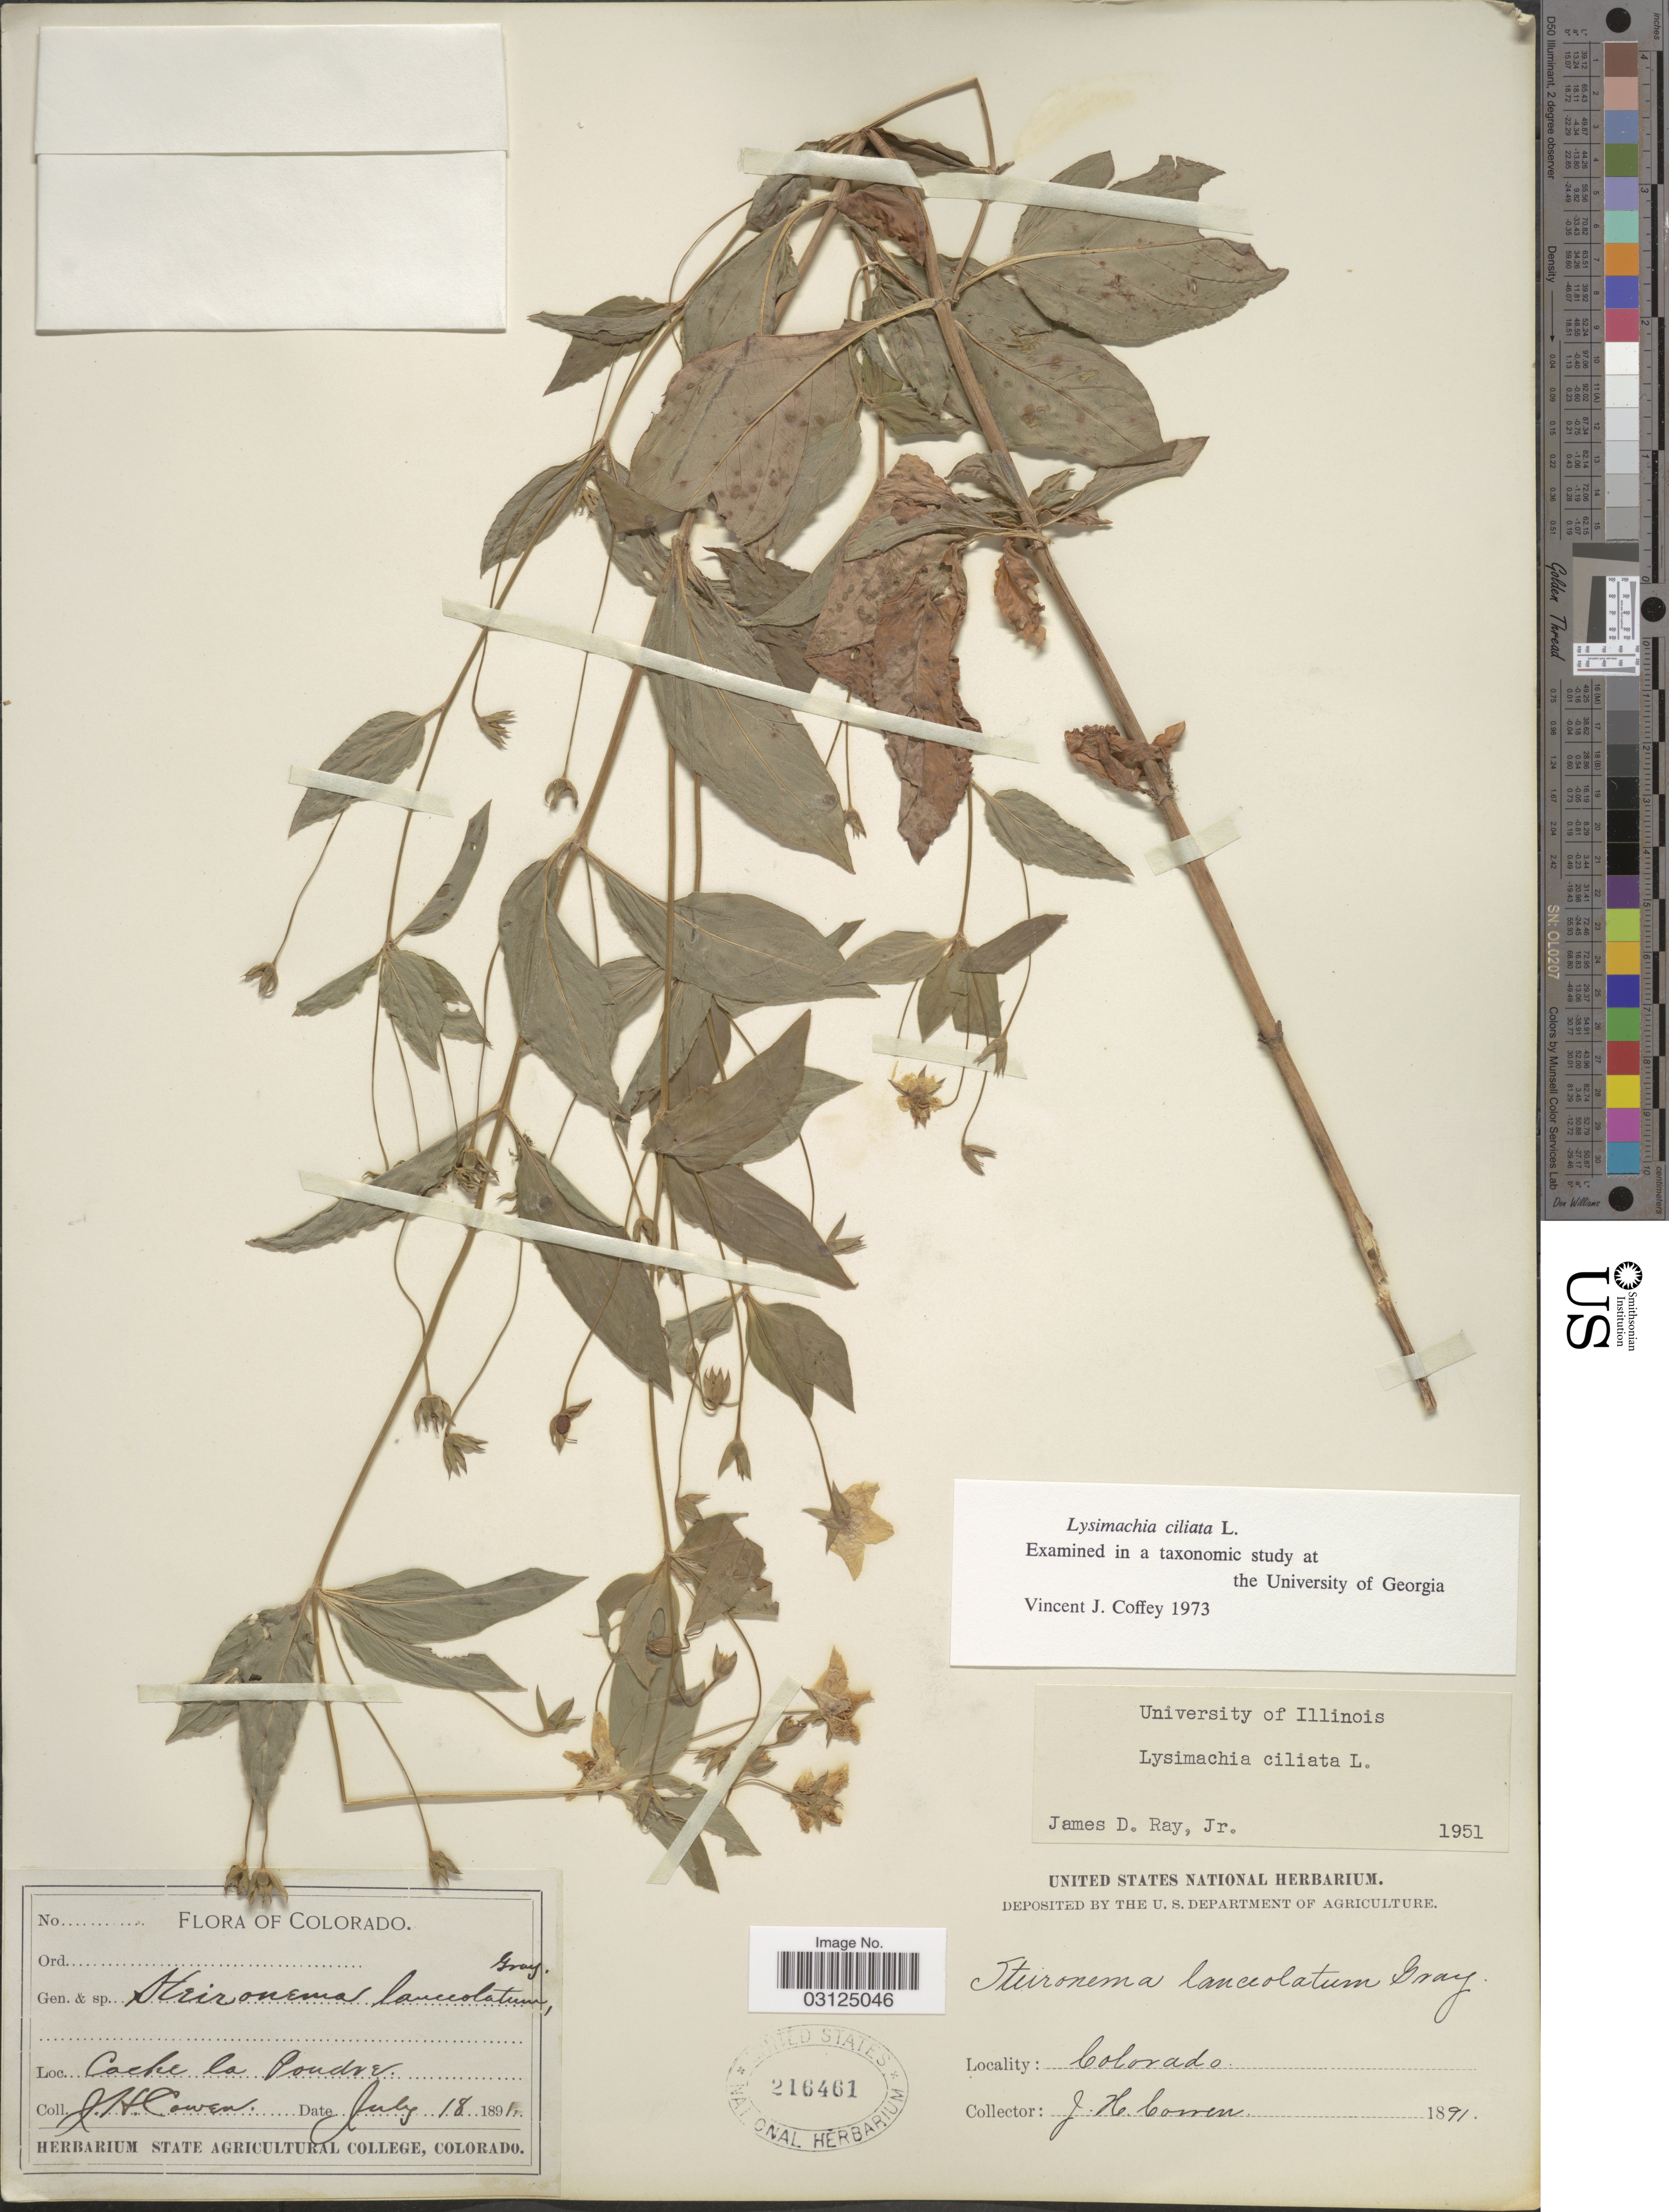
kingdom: Plantae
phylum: Tracheophyta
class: Magnoliopsida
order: Ericales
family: Primulaceae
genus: Lysimachia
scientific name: Lysimachia ciliata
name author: L.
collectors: J. H. Cowan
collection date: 1891-07-18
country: United States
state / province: Colorado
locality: Coche la Pondre.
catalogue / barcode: US 216461